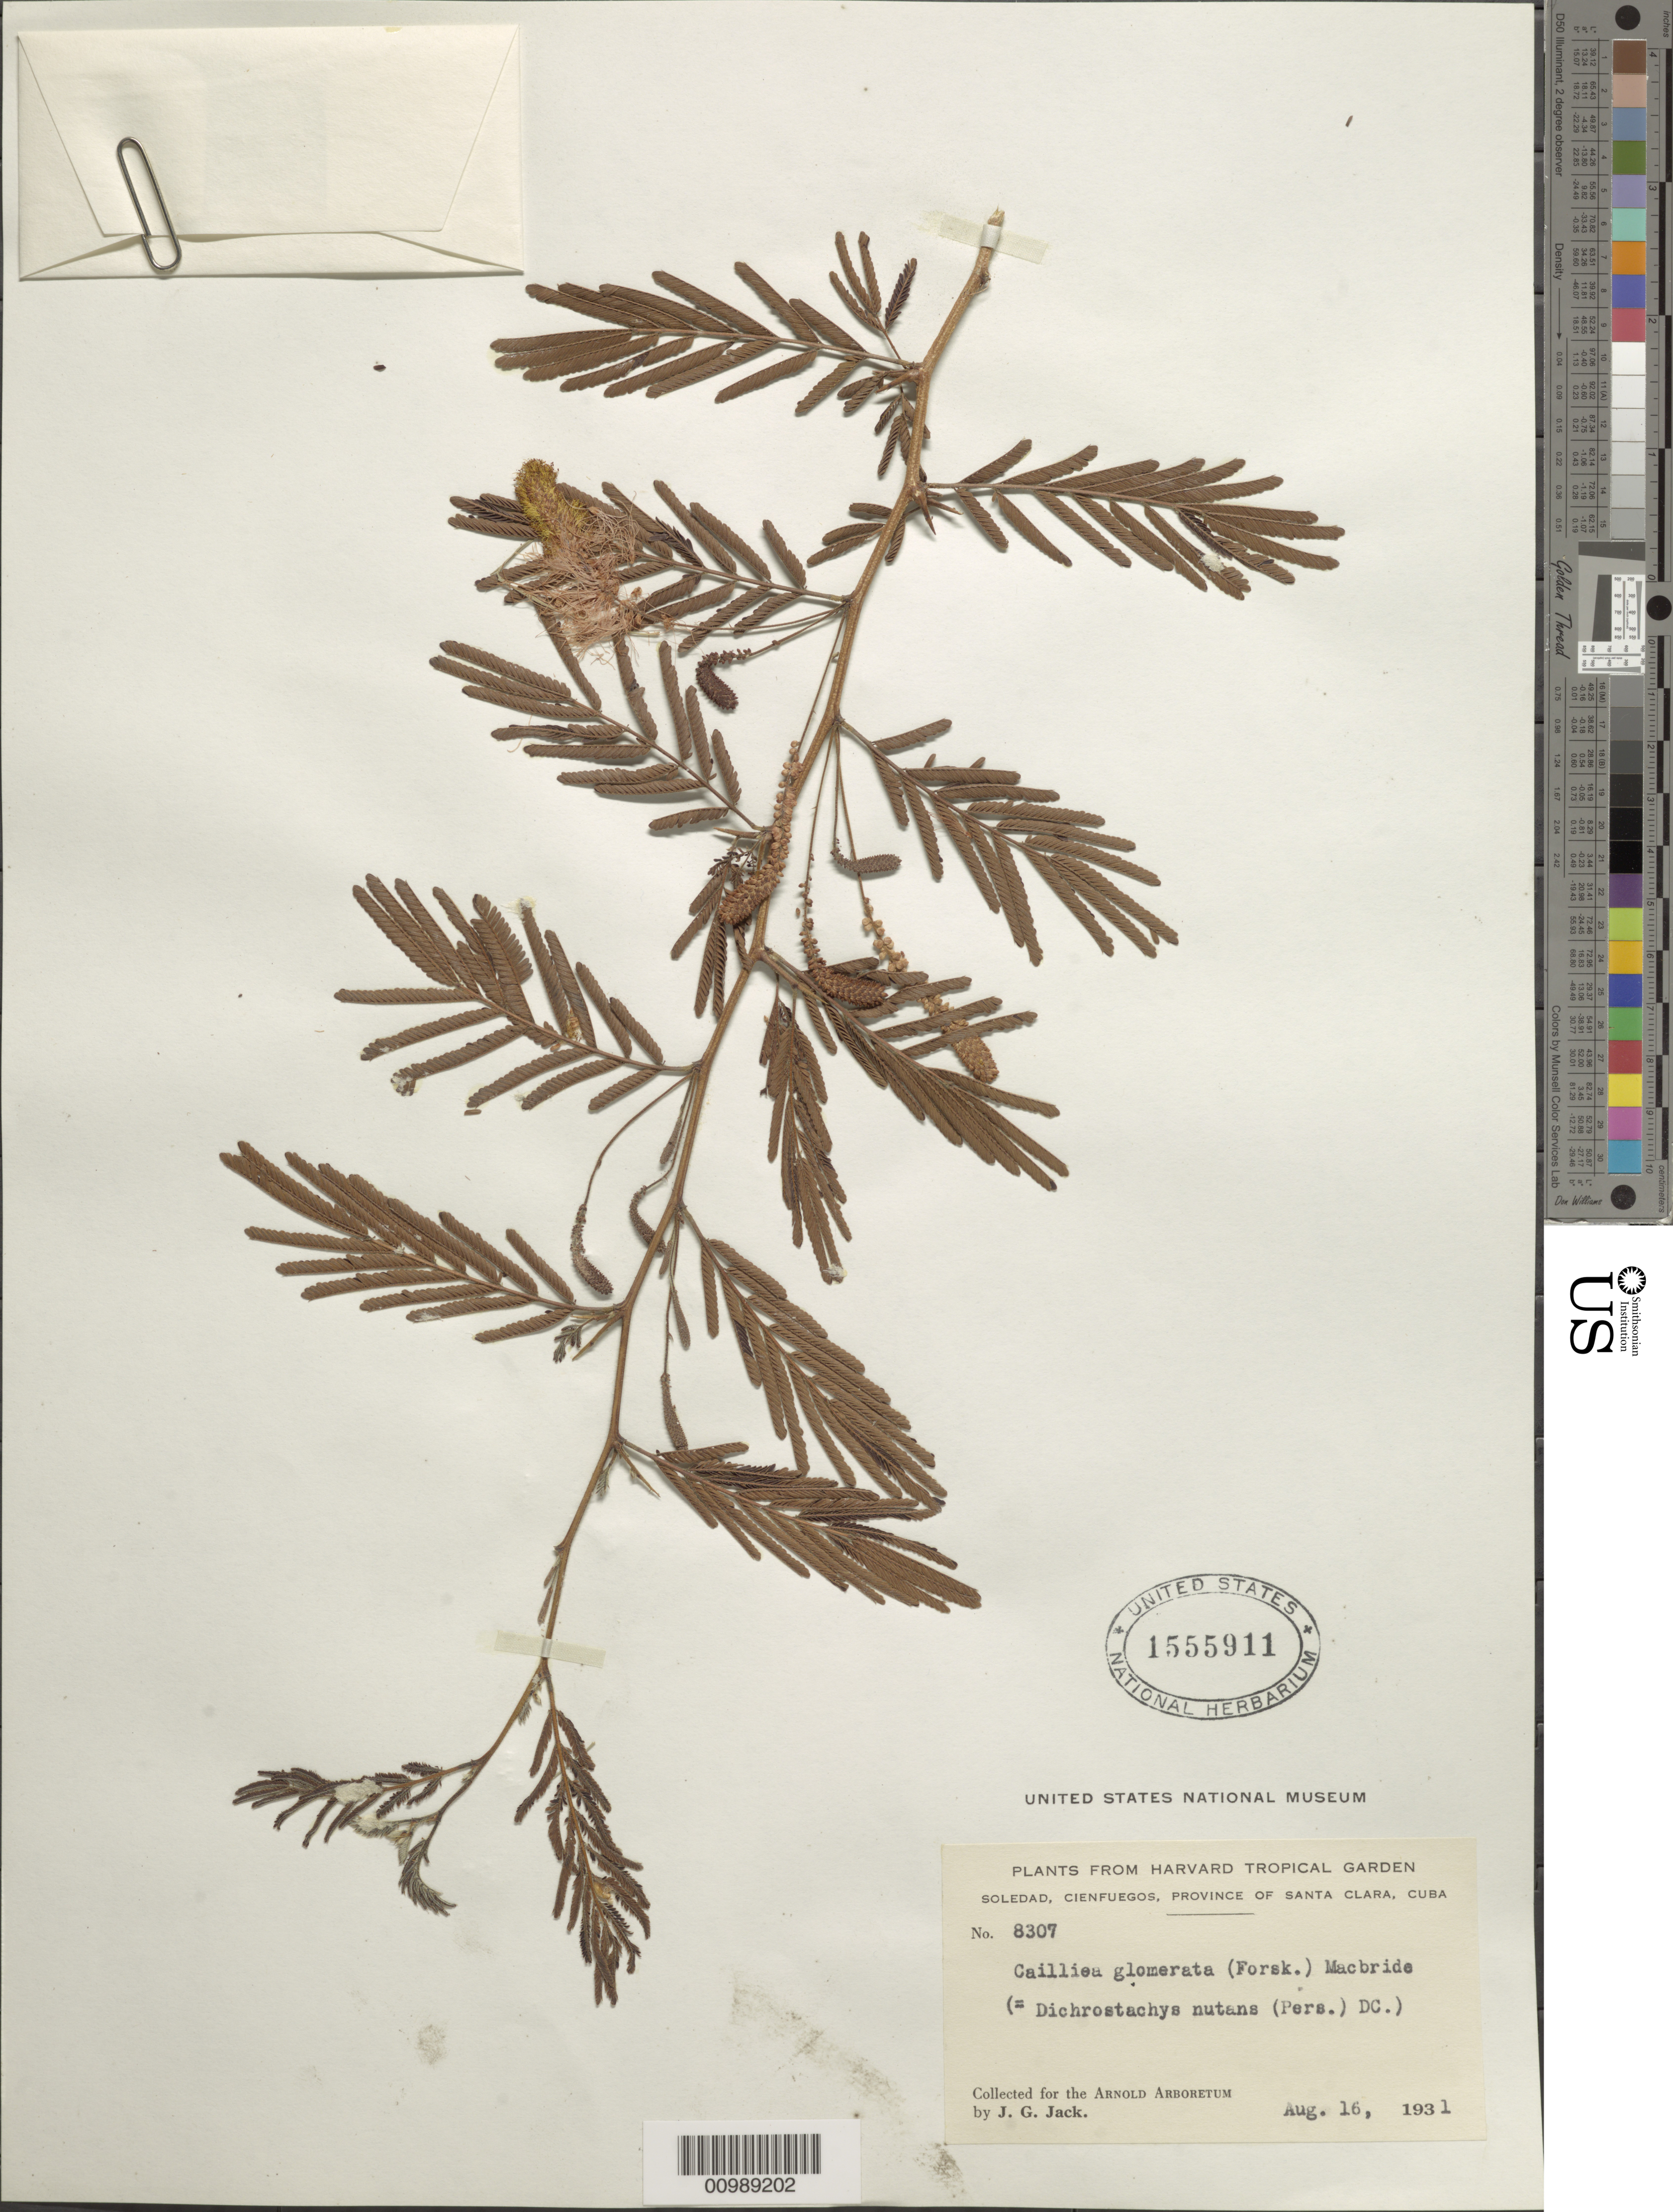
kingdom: Plantae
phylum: Tracheophyta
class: Magnoliopsida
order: Fabales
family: Fabaceae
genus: Dichrostachys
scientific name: Dichrostachys glomerata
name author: (Forssk.) Chiov.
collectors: J. G. Jack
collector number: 8307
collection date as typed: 16 Aug 1931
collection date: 1931-08-16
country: Cuba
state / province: Cienfuegos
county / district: Santa Clara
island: Cuba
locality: Soledad, Cienfuegos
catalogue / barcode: US 1555911